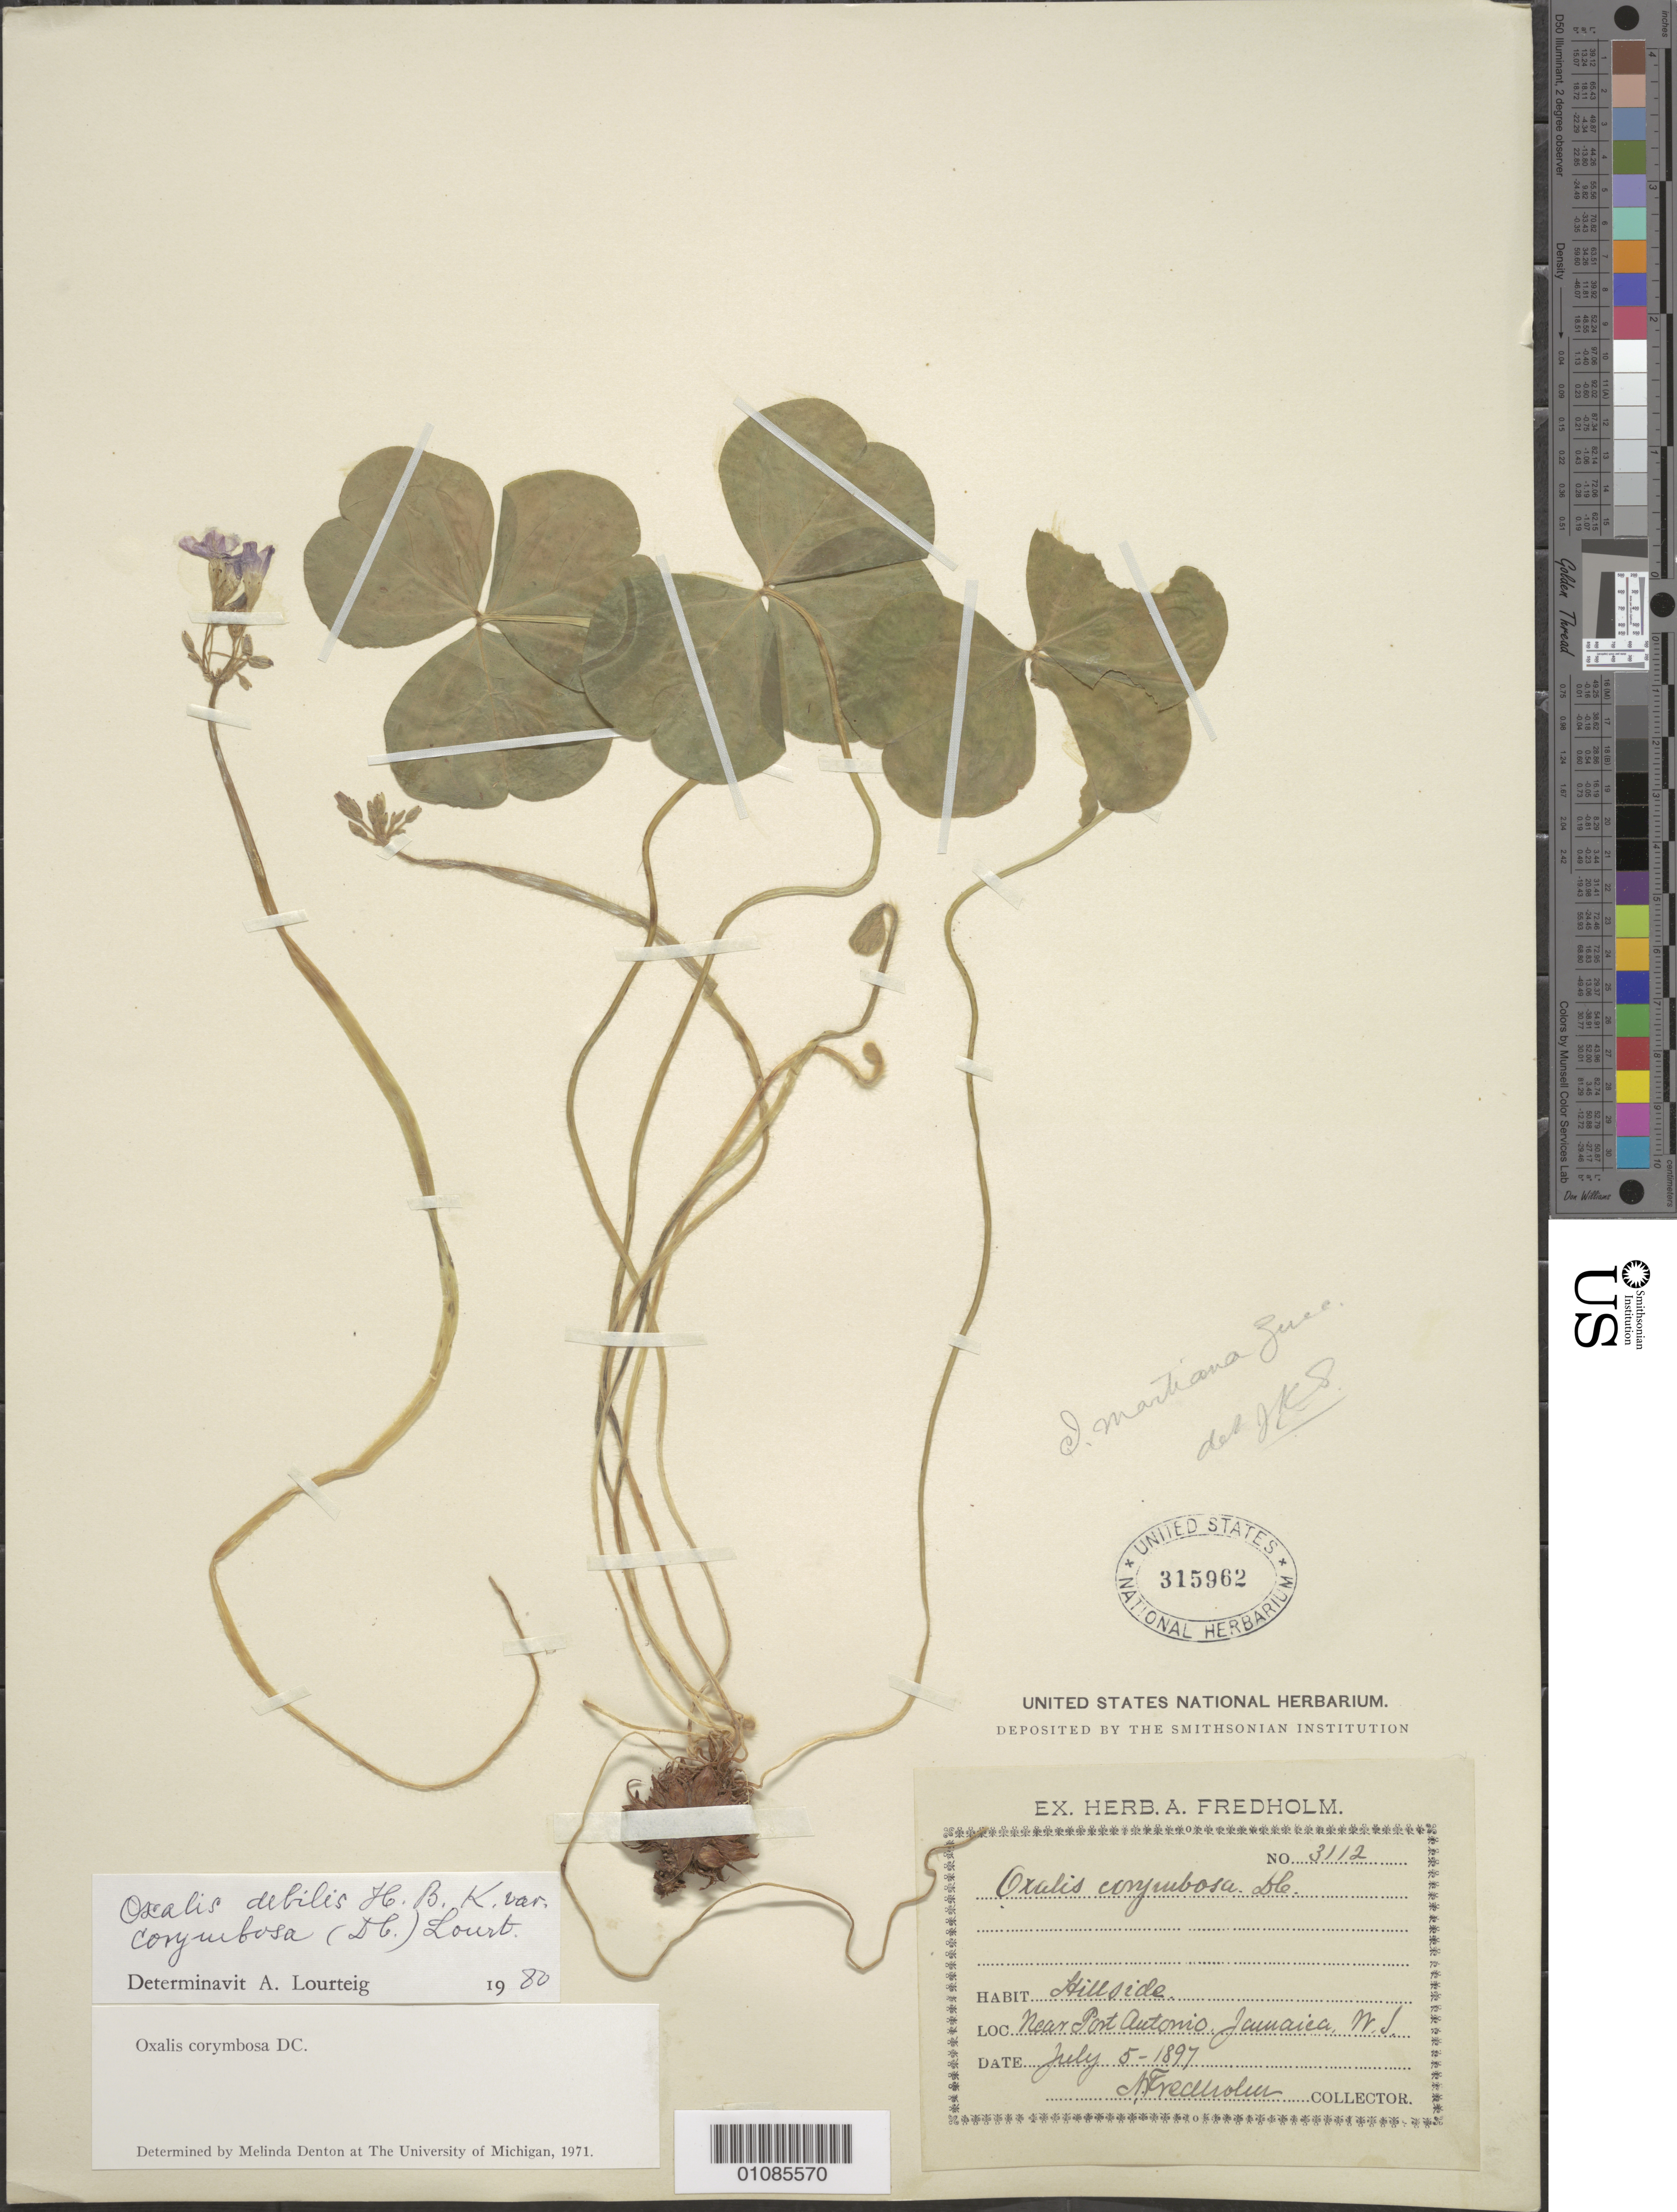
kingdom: Plantae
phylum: Tracheophyta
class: Magnoliopsida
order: Oxalidales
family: Oxalidaceae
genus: Oxalis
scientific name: Oxalis debilis var. corymbosa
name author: (DC.) Lourteig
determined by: Lourteig, A.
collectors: A. Fredholm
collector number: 3112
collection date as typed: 05 Jul 1897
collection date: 1897-07-05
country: Jamaica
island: Jamaica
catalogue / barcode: US 315962